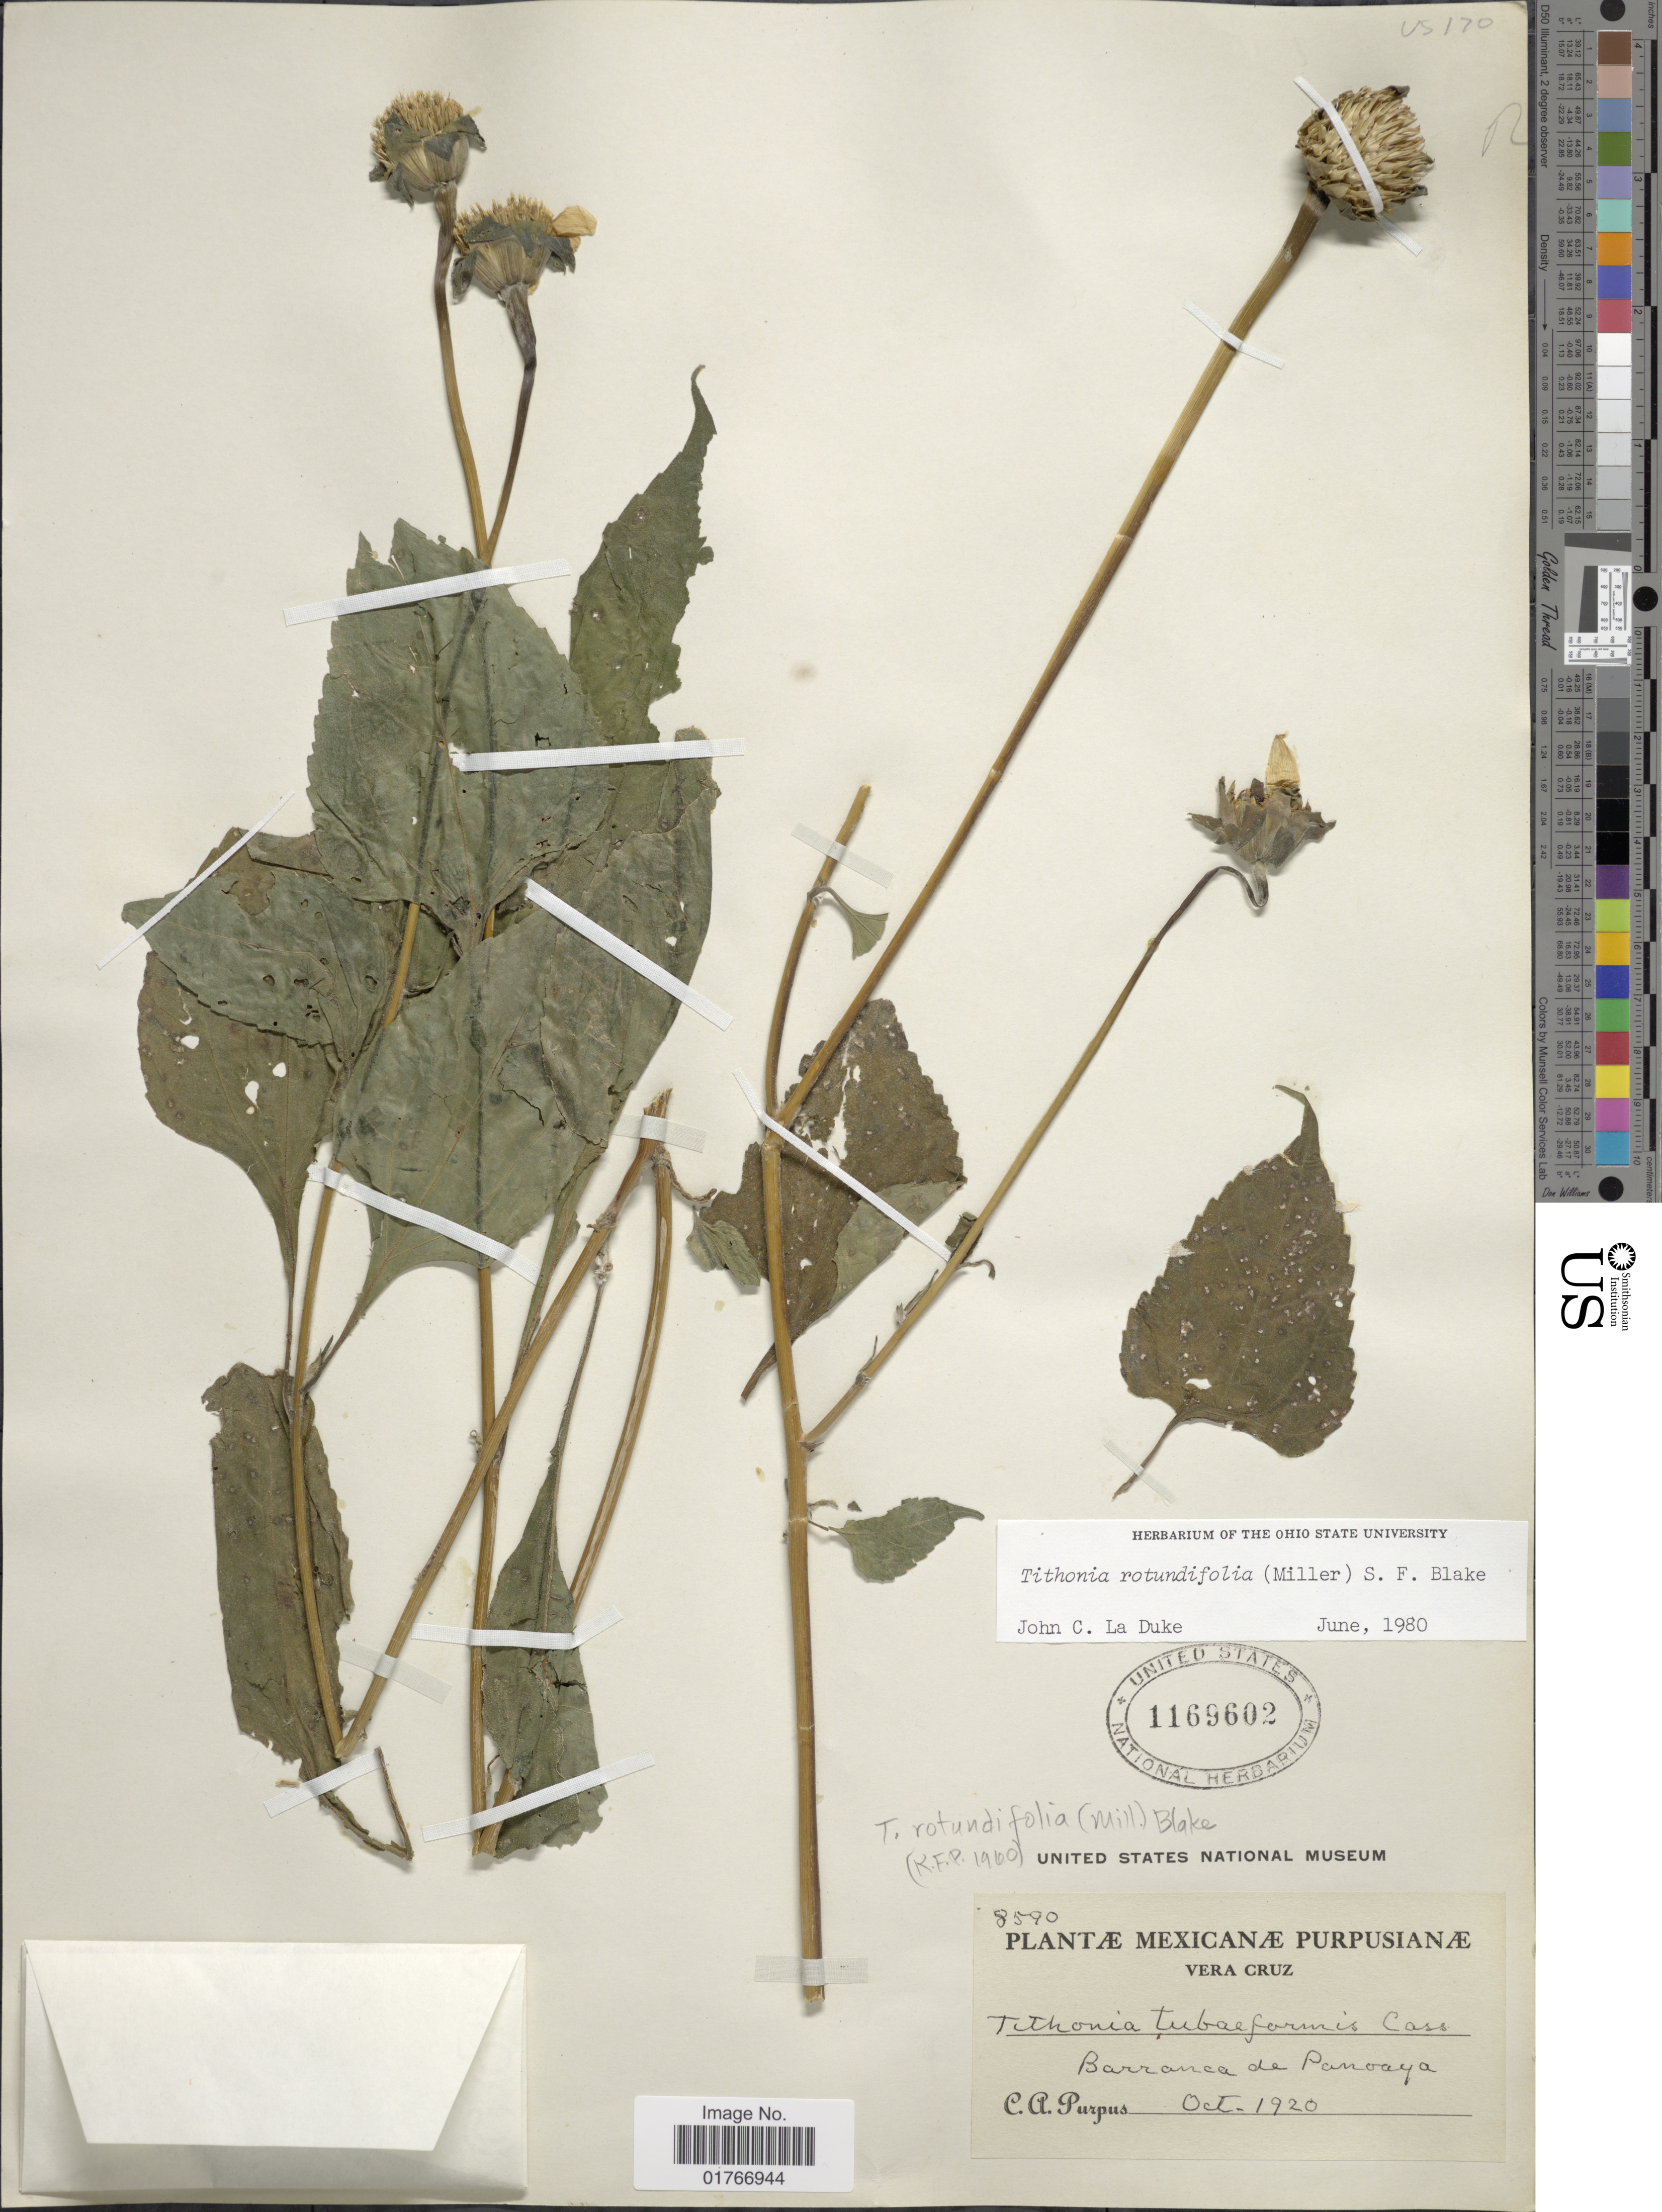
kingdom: Plantae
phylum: Tracheophyta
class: Magnoliopsida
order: Asterales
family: Asteraceae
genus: Tithonia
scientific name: Tithonia rotundifolia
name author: (Mill.) S.F. Blake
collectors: C. A. Purpus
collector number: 8590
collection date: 1920-10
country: Mexico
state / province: Veracruz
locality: Vera Cruz, Barranca de Panoaya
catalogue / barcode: US 1169602